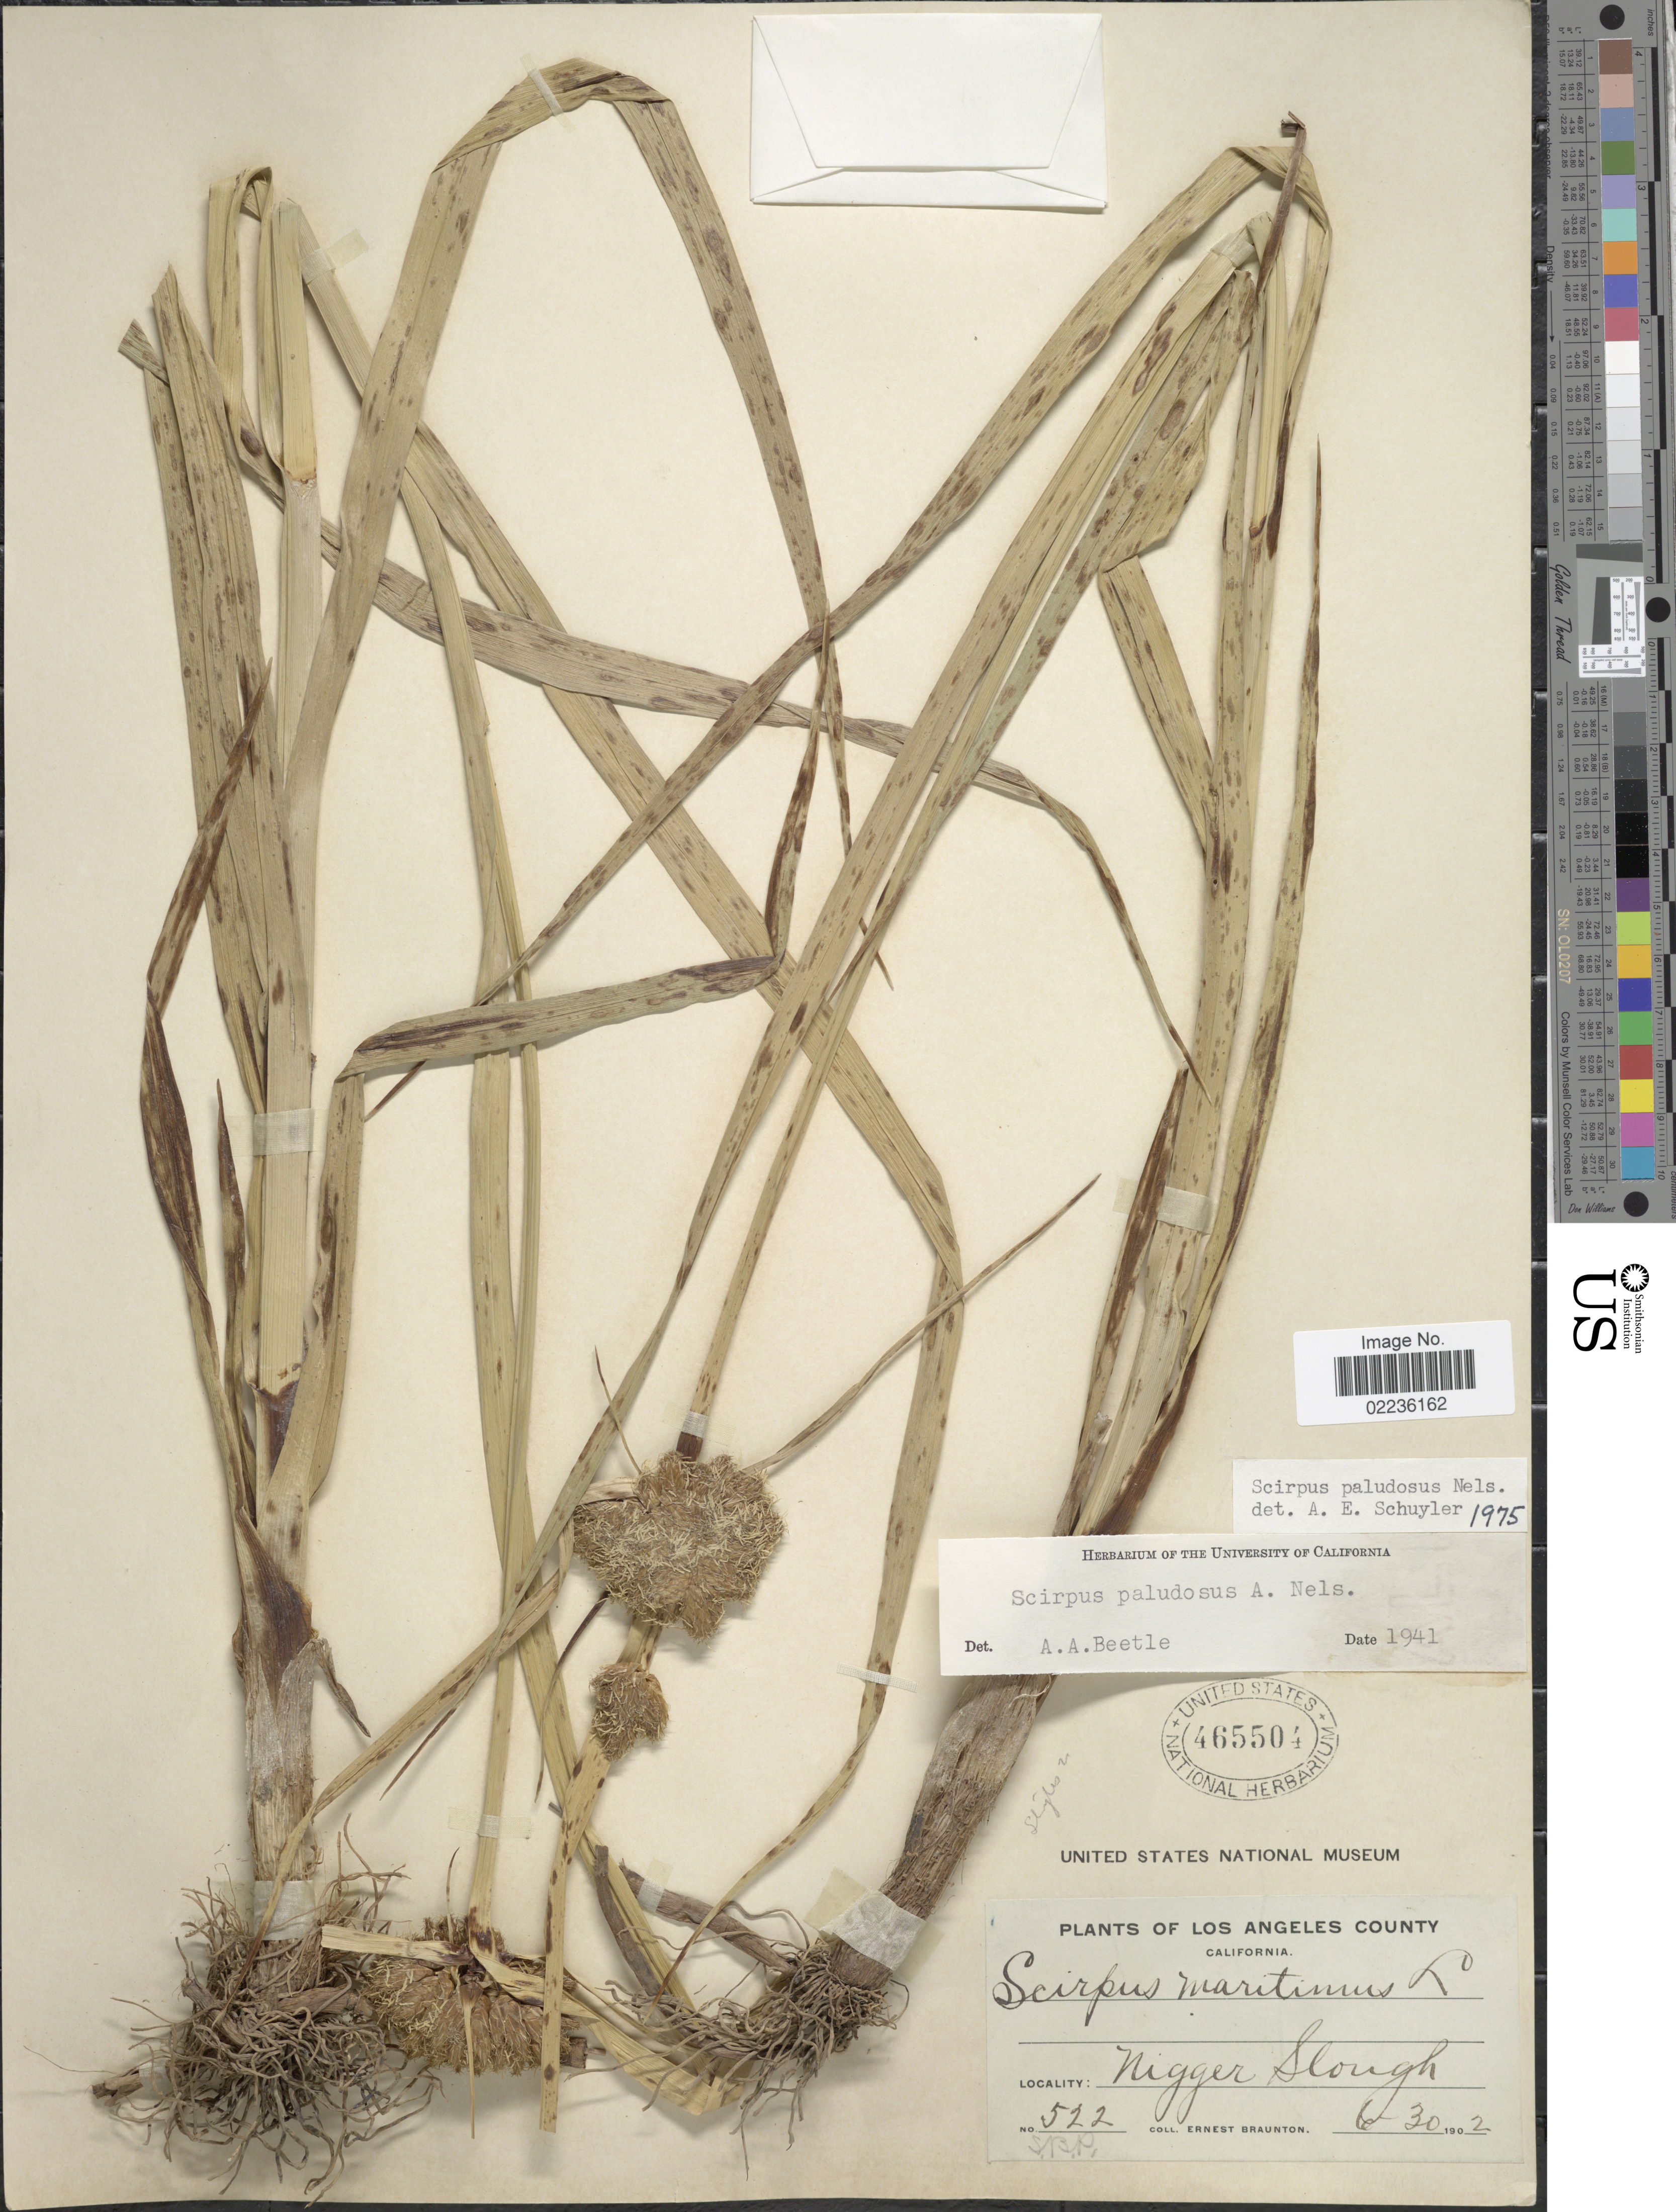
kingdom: Plantae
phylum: Tracheophyta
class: Liliopsida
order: Poales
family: Cyperaceae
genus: Bolboschoenus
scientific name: Bolboschoenus maritimus subsp. paludosus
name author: (A. Nelson) T. Koyama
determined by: Strong, M. T., (US), Smithsonian Institution - National Museum of Natural History (UNITED STATES)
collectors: E. Braunton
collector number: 522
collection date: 1902-06-30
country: United States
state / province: California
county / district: Los Angeles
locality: Los Angeles County. Nigger Slough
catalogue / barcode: US 465504